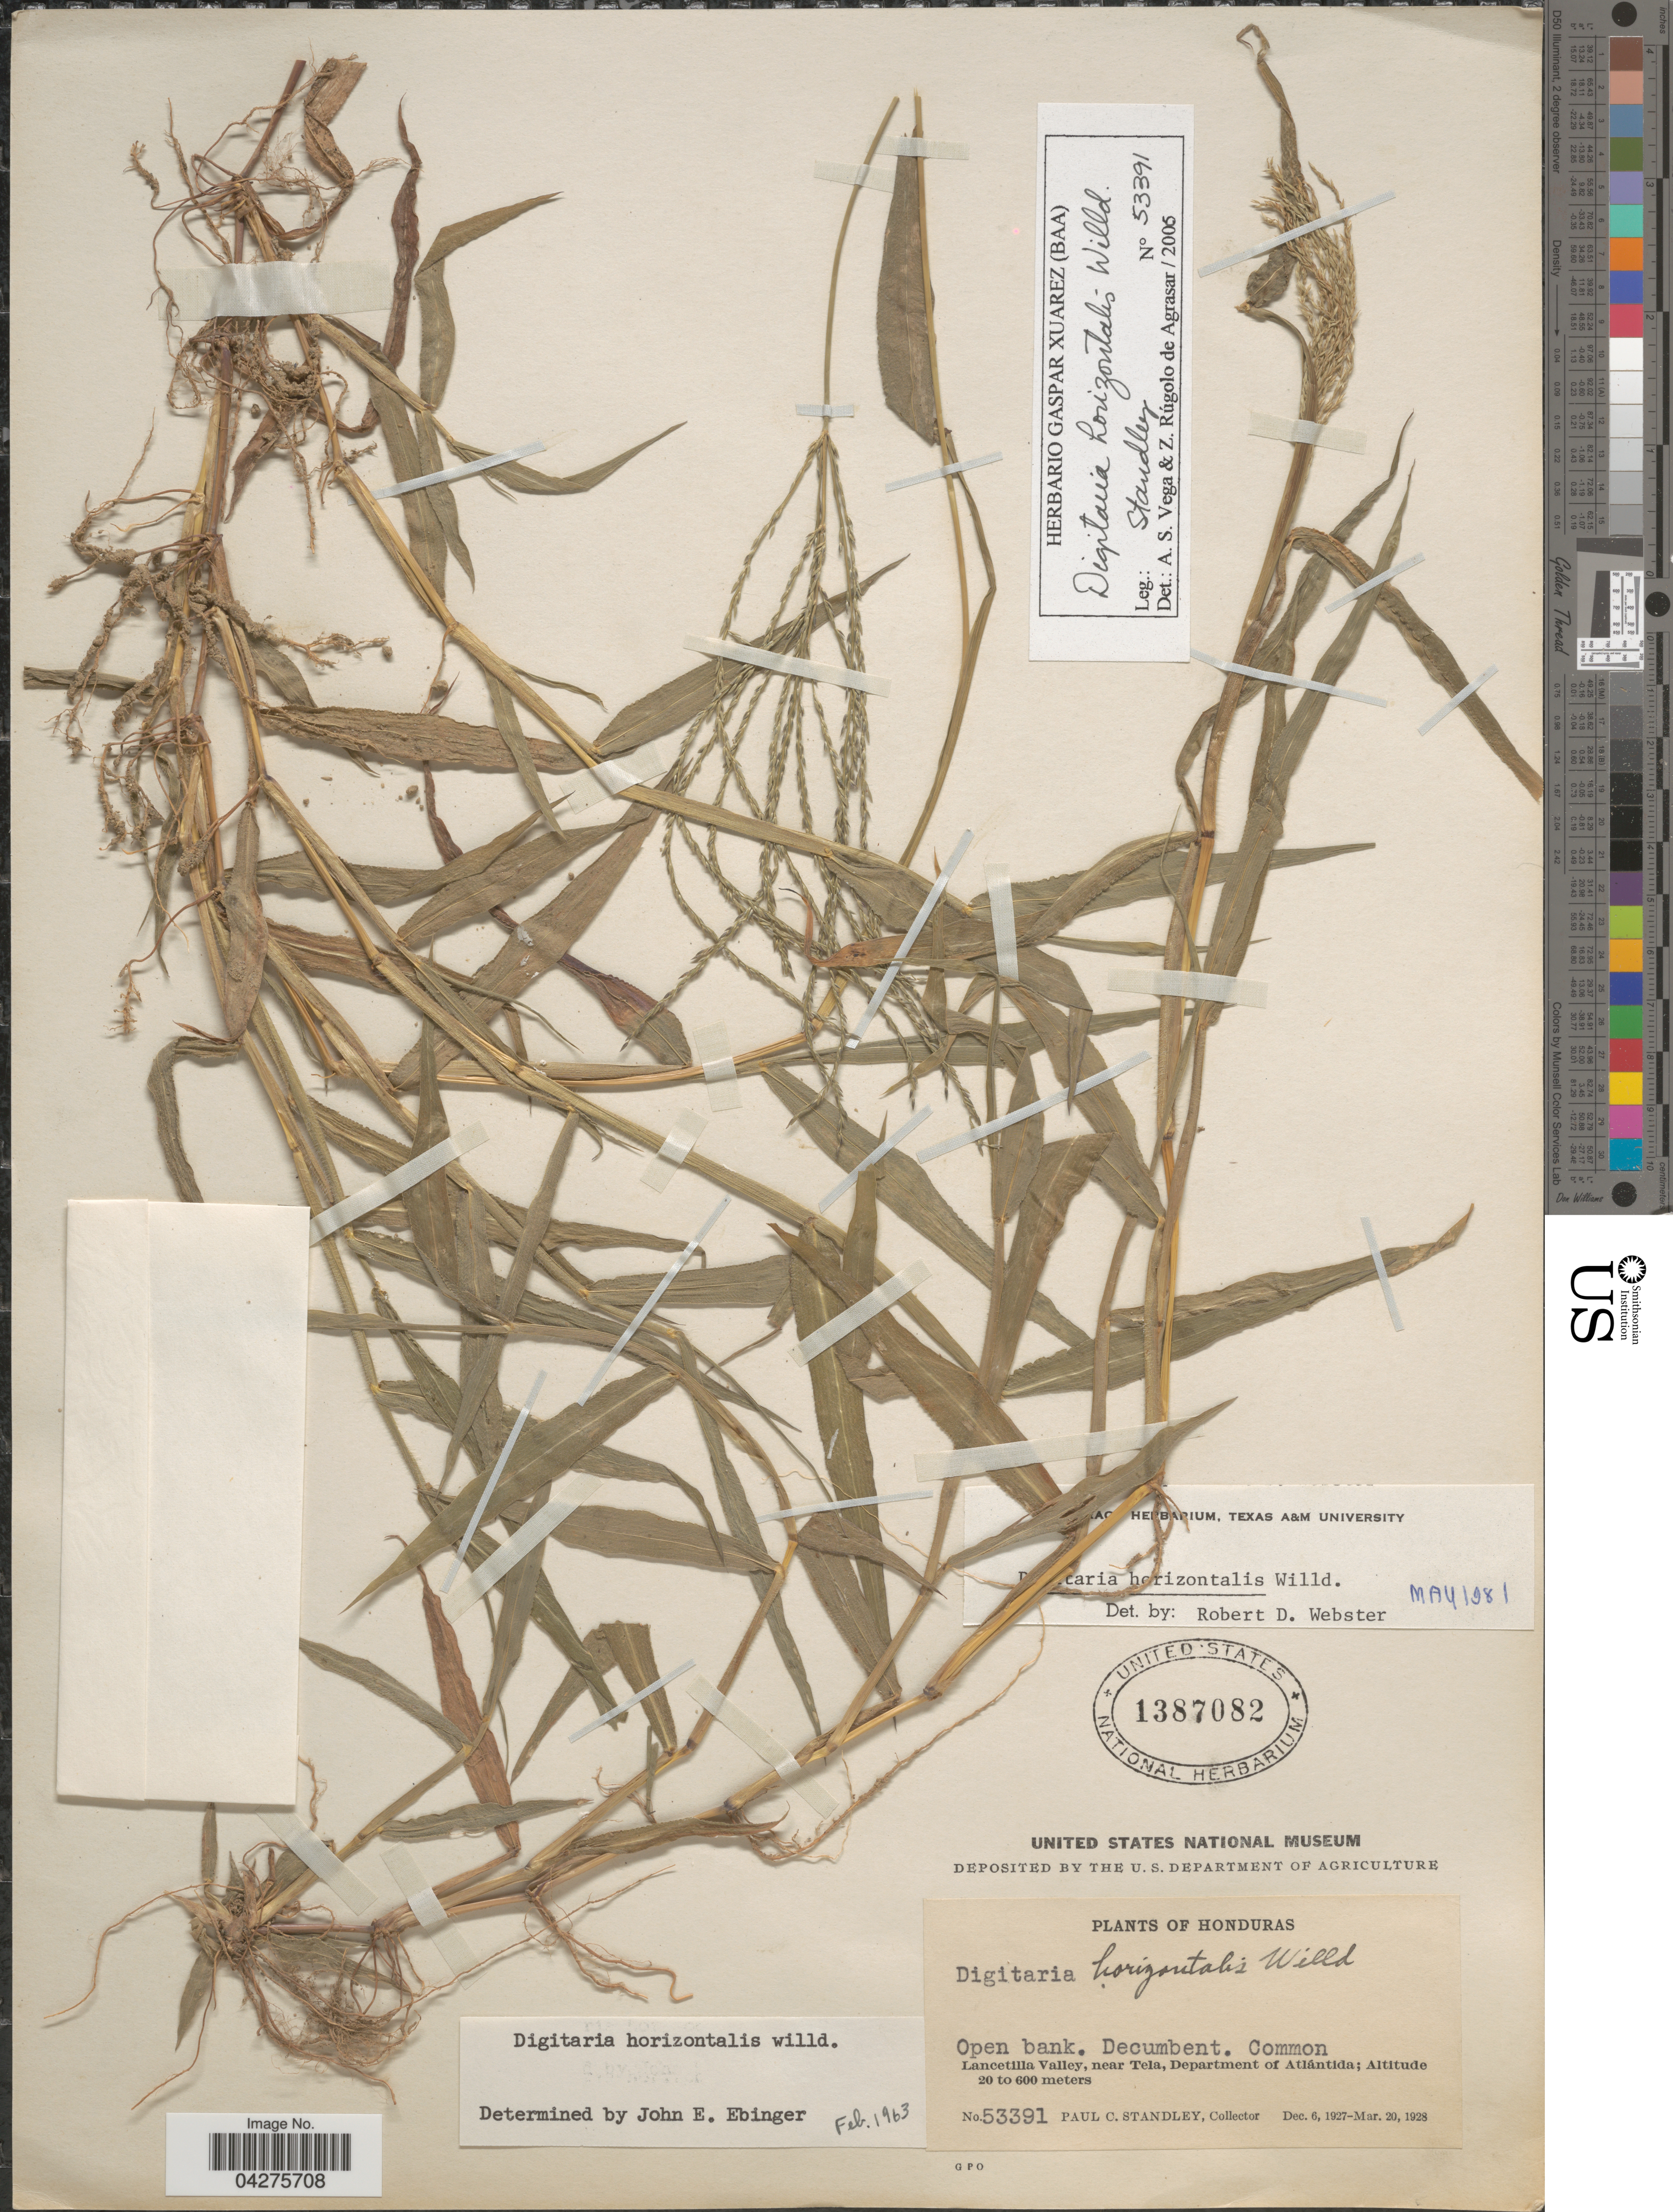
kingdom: Plantae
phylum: Tracheophyta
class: Liliopsida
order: Poales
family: Poaceae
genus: Digitaria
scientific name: Digitaria horizontalis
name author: Willd.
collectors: P. C. Standley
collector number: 53391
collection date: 1927-12-06/1928-03-20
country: Honduras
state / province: Atlantida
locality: Open bank. Lancetilla Valley, near Tela, Department of Atlántida.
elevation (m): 20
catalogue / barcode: US 1387082